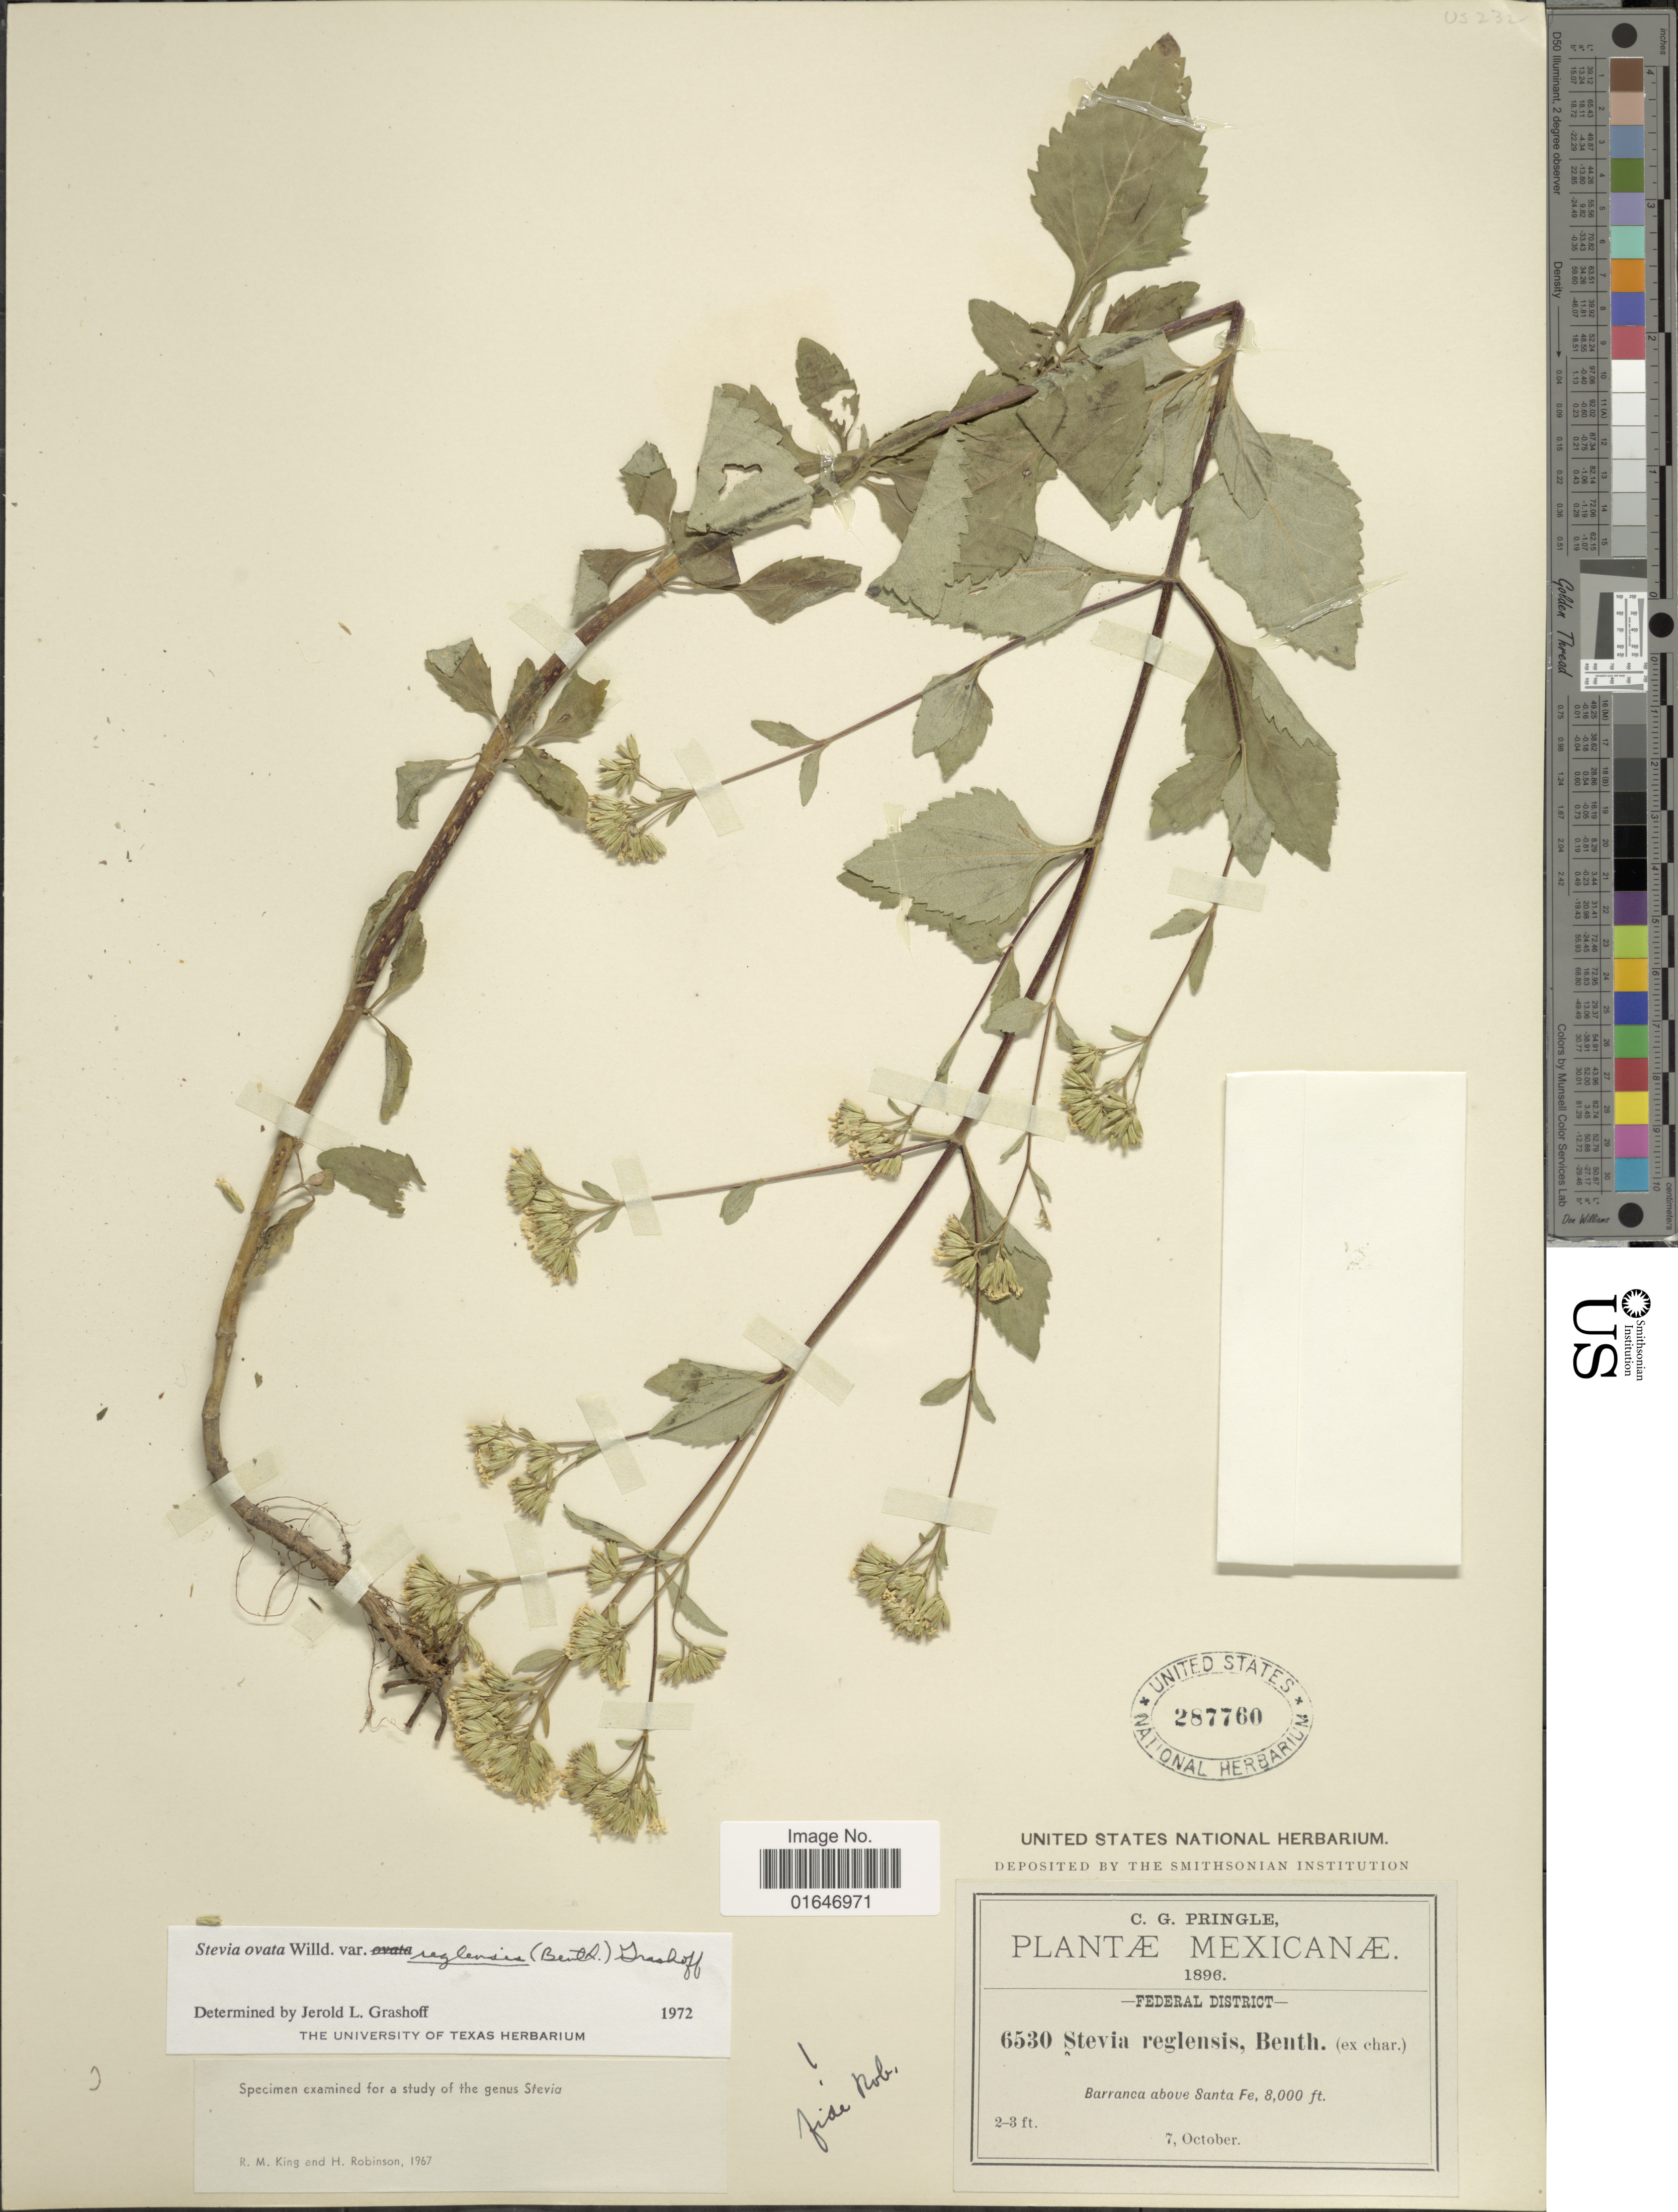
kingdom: Plantae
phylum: Tracheophyta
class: Magnoliopsida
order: Asterales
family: Asteraceae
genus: Stevia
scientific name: Stevia ovata var. reglensis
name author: (Benth.) Grashoff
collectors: C. G. Pringle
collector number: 6530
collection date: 1896-10-07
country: Mexico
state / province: Distrito Federal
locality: Barranca above Santa Fe.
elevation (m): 2438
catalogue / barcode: US 287760